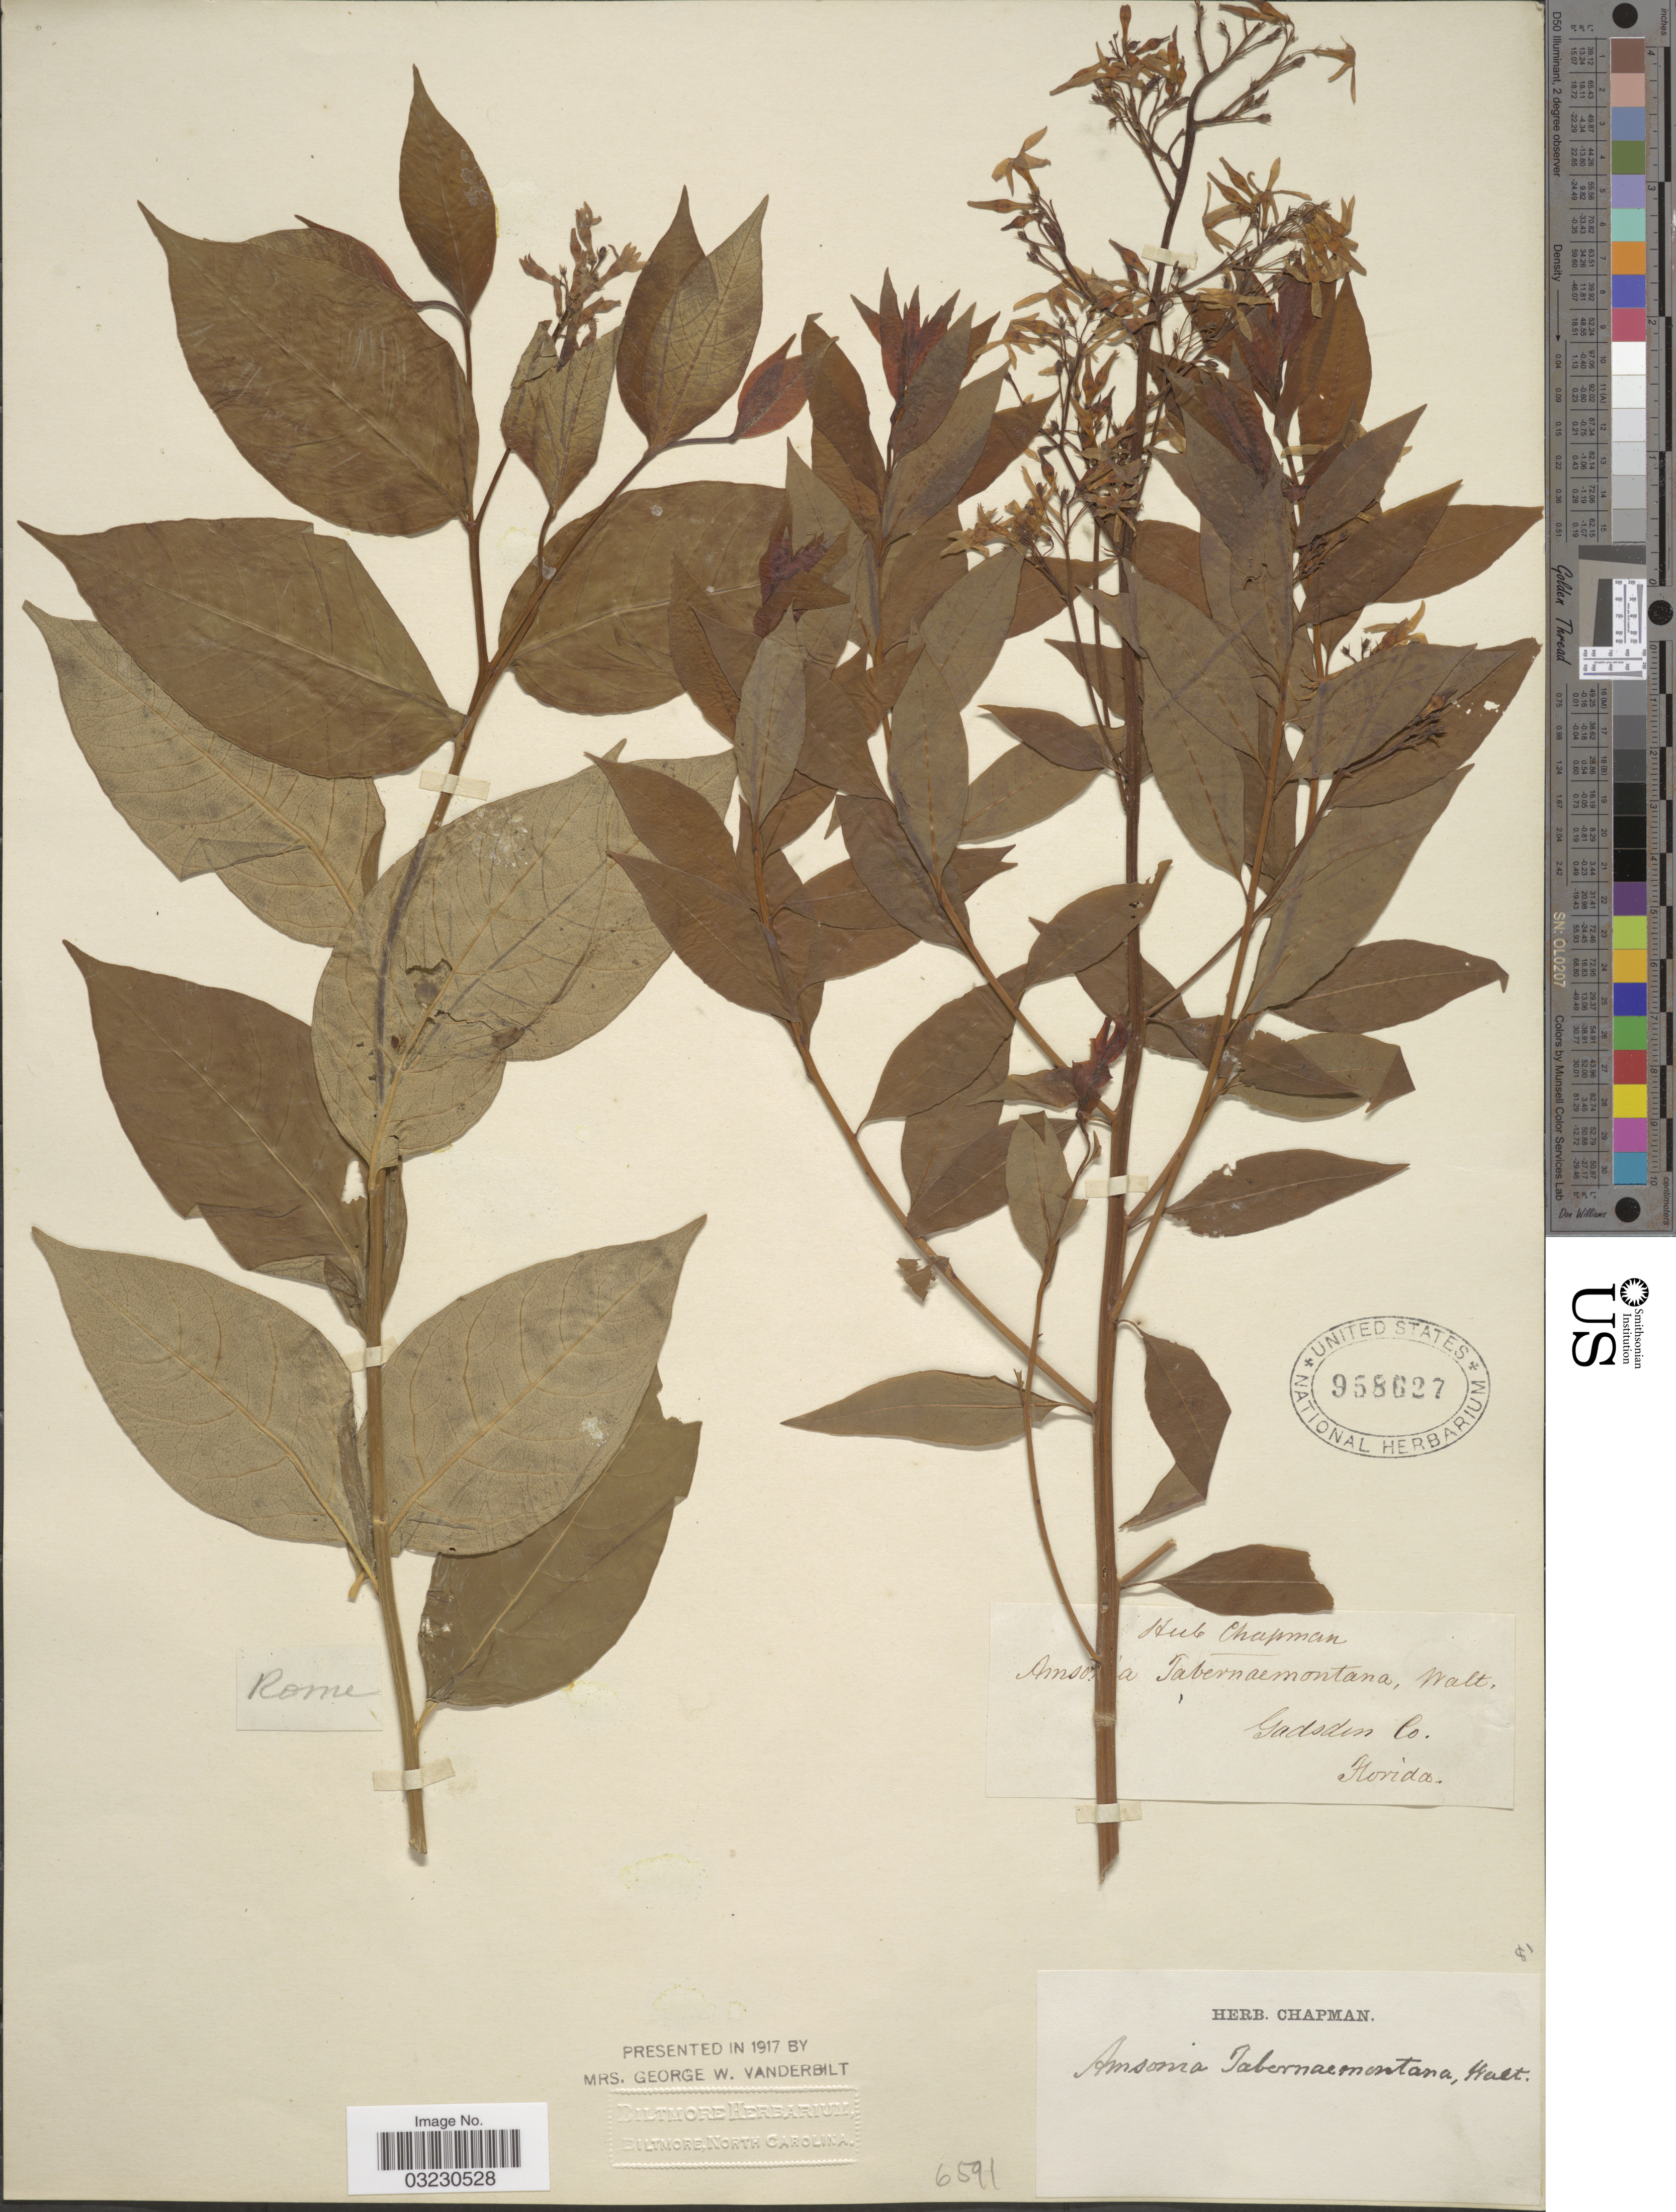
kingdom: Plantae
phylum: Tracheophyta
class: Magnoliopsida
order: Gentianales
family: Apocynaceae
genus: Amsonia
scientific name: Amsonia tabernaemontana var. gattingeri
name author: Woodson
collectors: ex herb. Chapman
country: United States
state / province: Florida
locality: Gadsden Co.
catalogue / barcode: US 958627